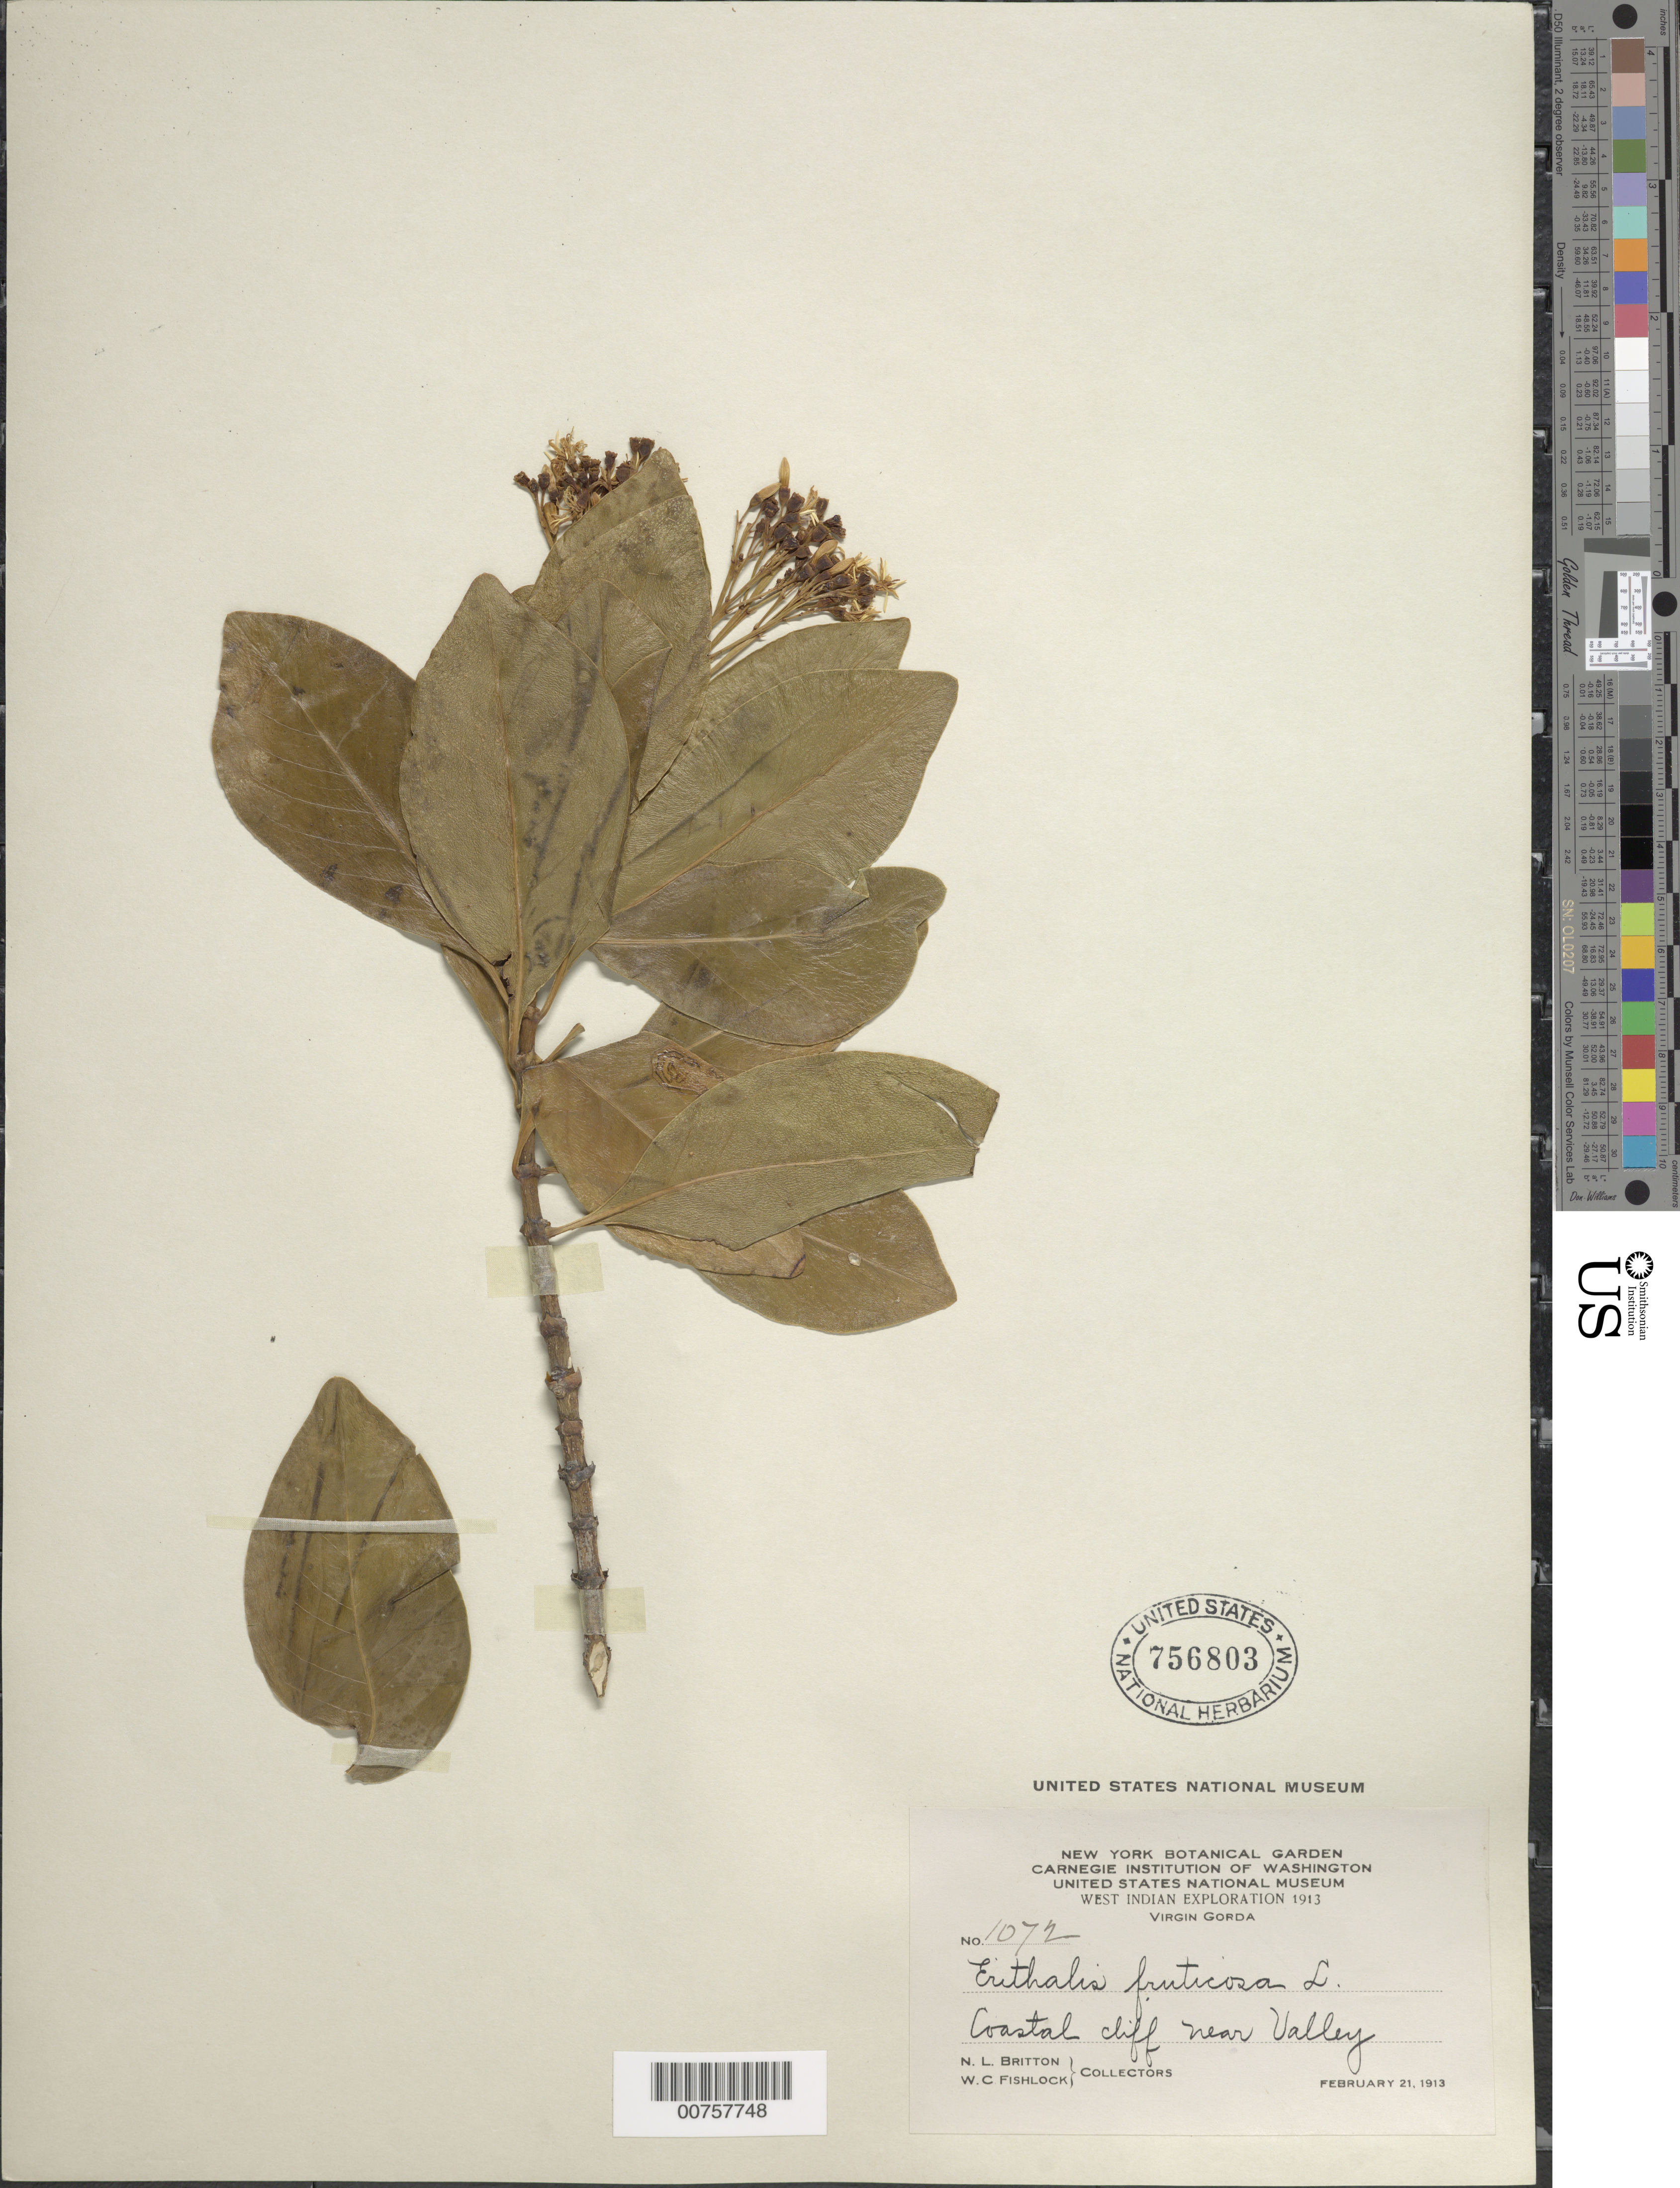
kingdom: Plantae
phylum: Tracheophyta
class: Magnoliopsida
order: Gentianales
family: Rubiaceae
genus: Erithalis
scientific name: Erithalis fruticosa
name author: L.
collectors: N. Britton & W. Fishlock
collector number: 1072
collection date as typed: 21 Feb 1913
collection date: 1913-02-21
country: British Virgin Islands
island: Virgin Gorda Island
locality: Near Valley.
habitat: Coastal cliff.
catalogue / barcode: US 756803